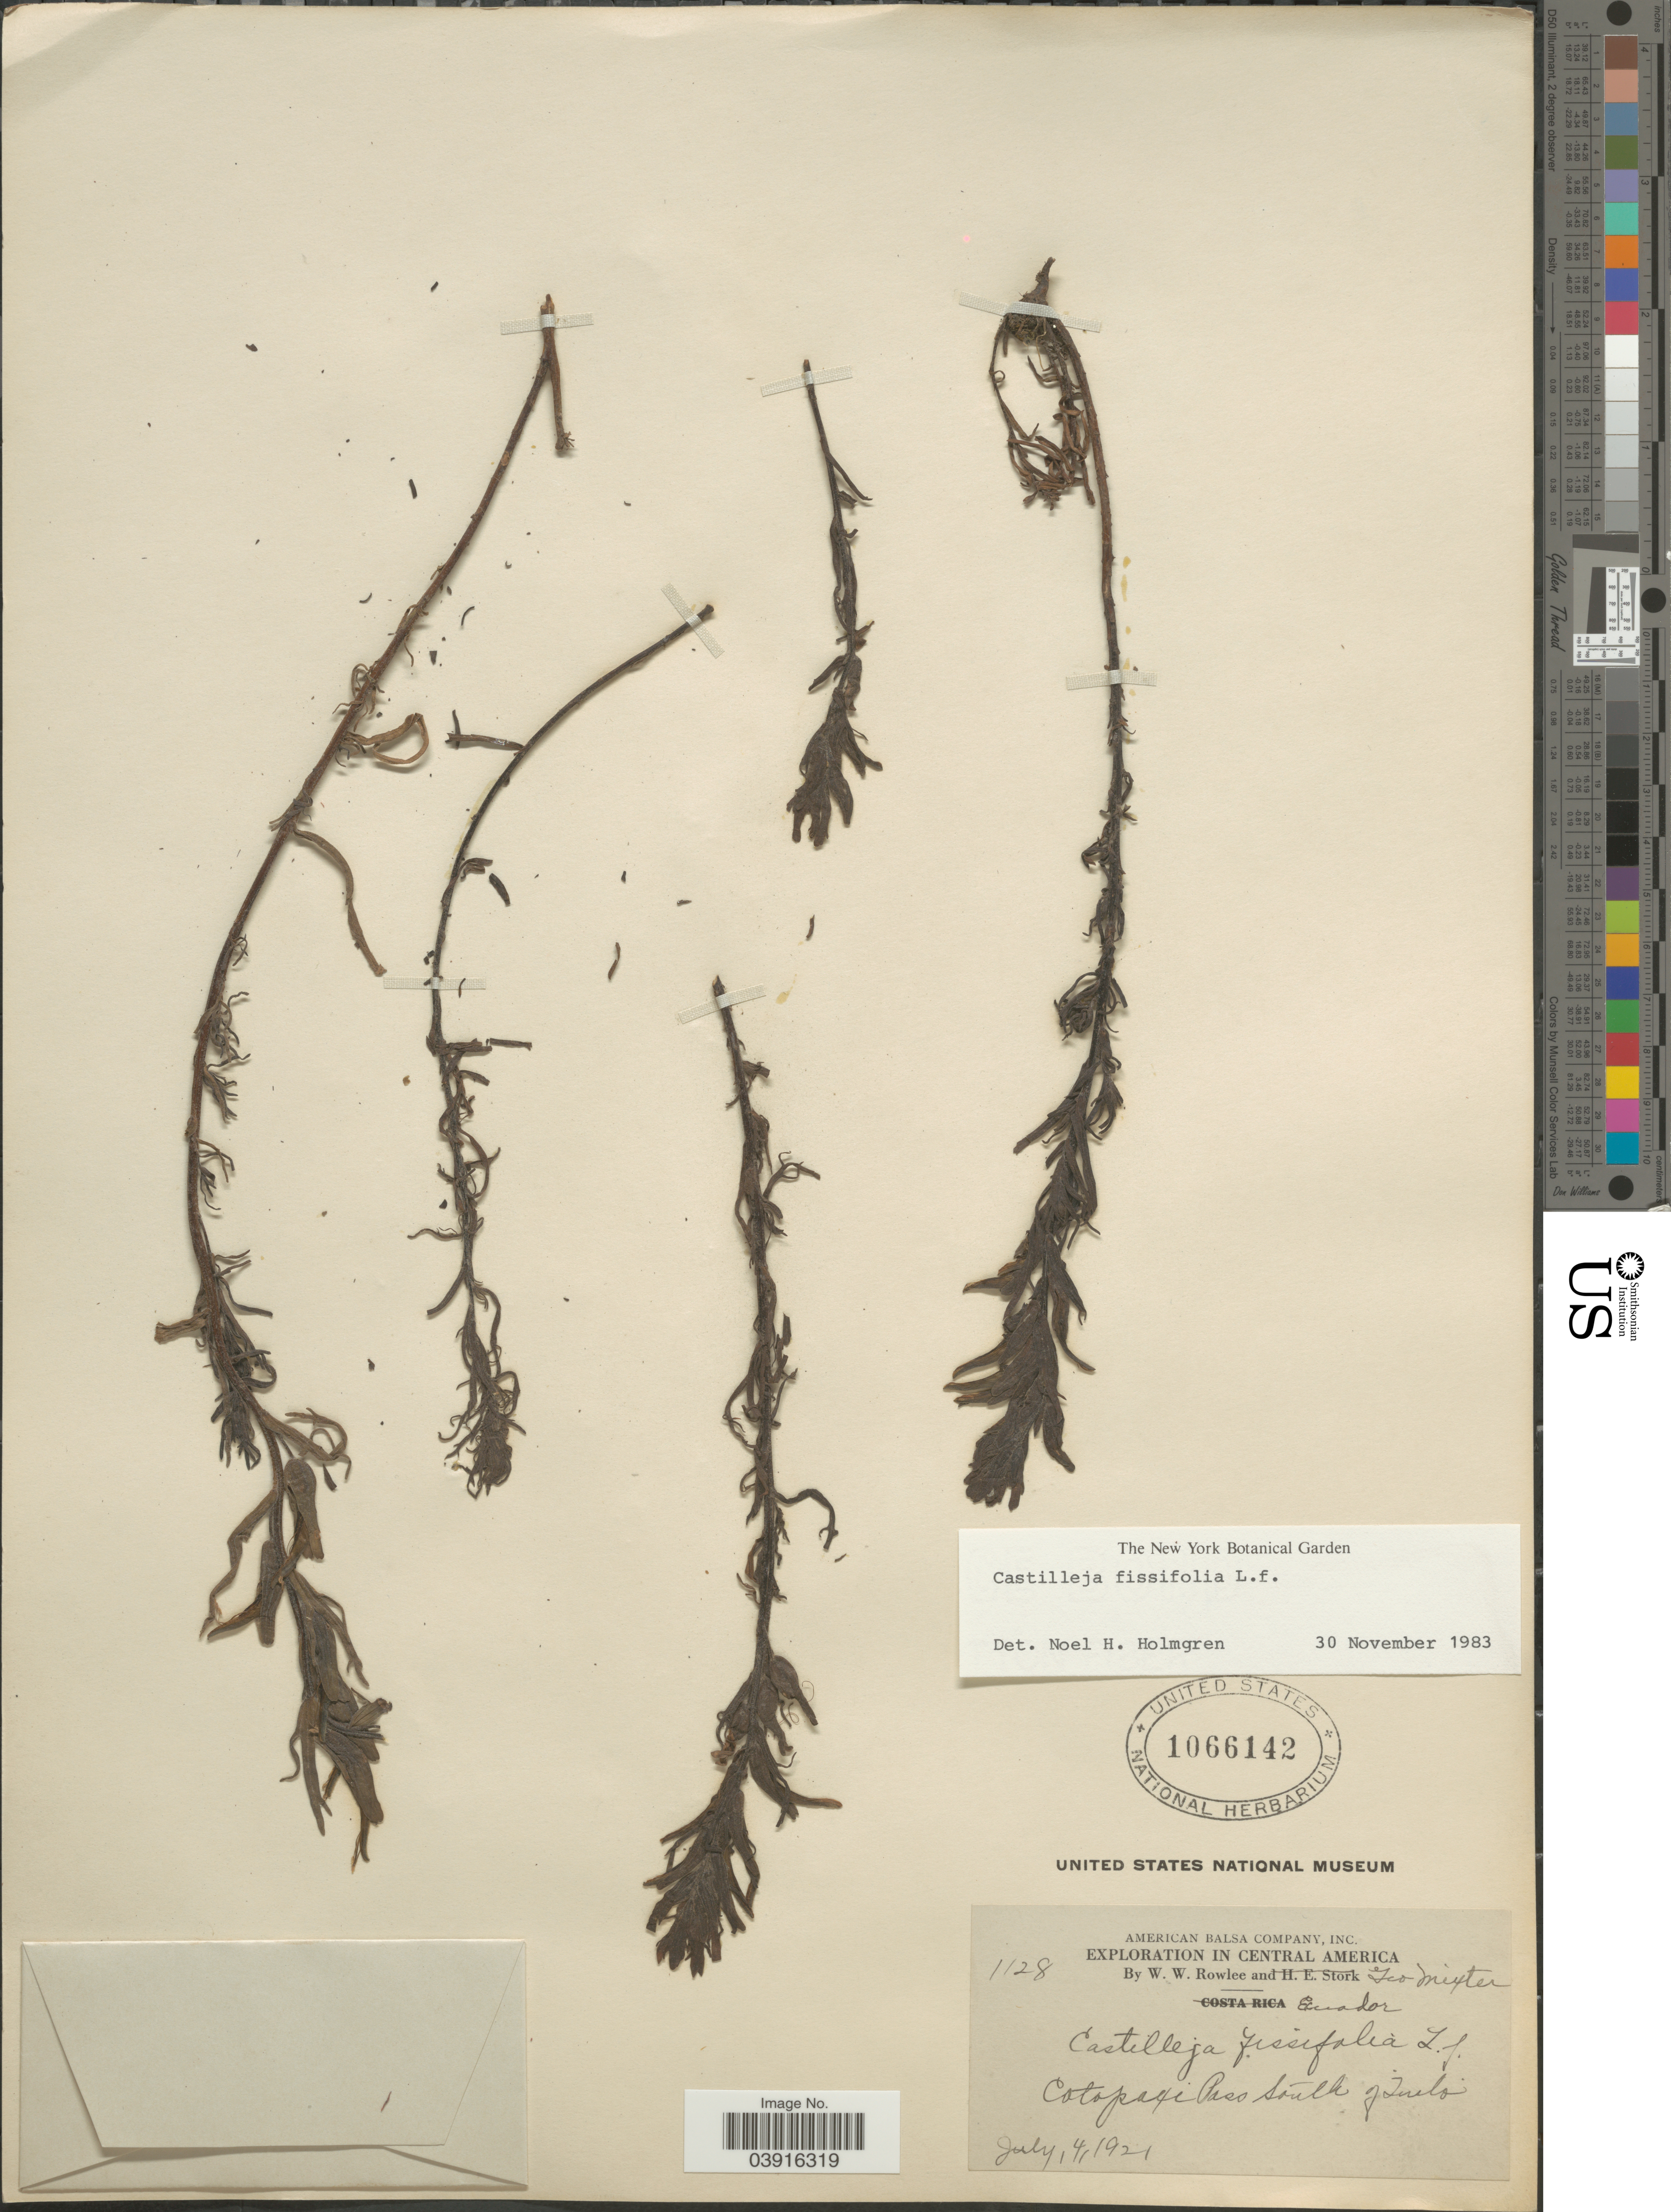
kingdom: Plantae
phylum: Tracheophyta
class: Magnoliopsida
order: Lamiales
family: Orobanchaceae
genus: Castilleja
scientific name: Castilleja fissifolia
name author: L. f.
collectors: W. W. Rowlee & G. Mixter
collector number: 1128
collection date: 1921-07-04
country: Ecuador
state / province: Cotopaxi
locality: Cotopaxi Pass South of Tuelo.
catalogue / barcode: US 1066142